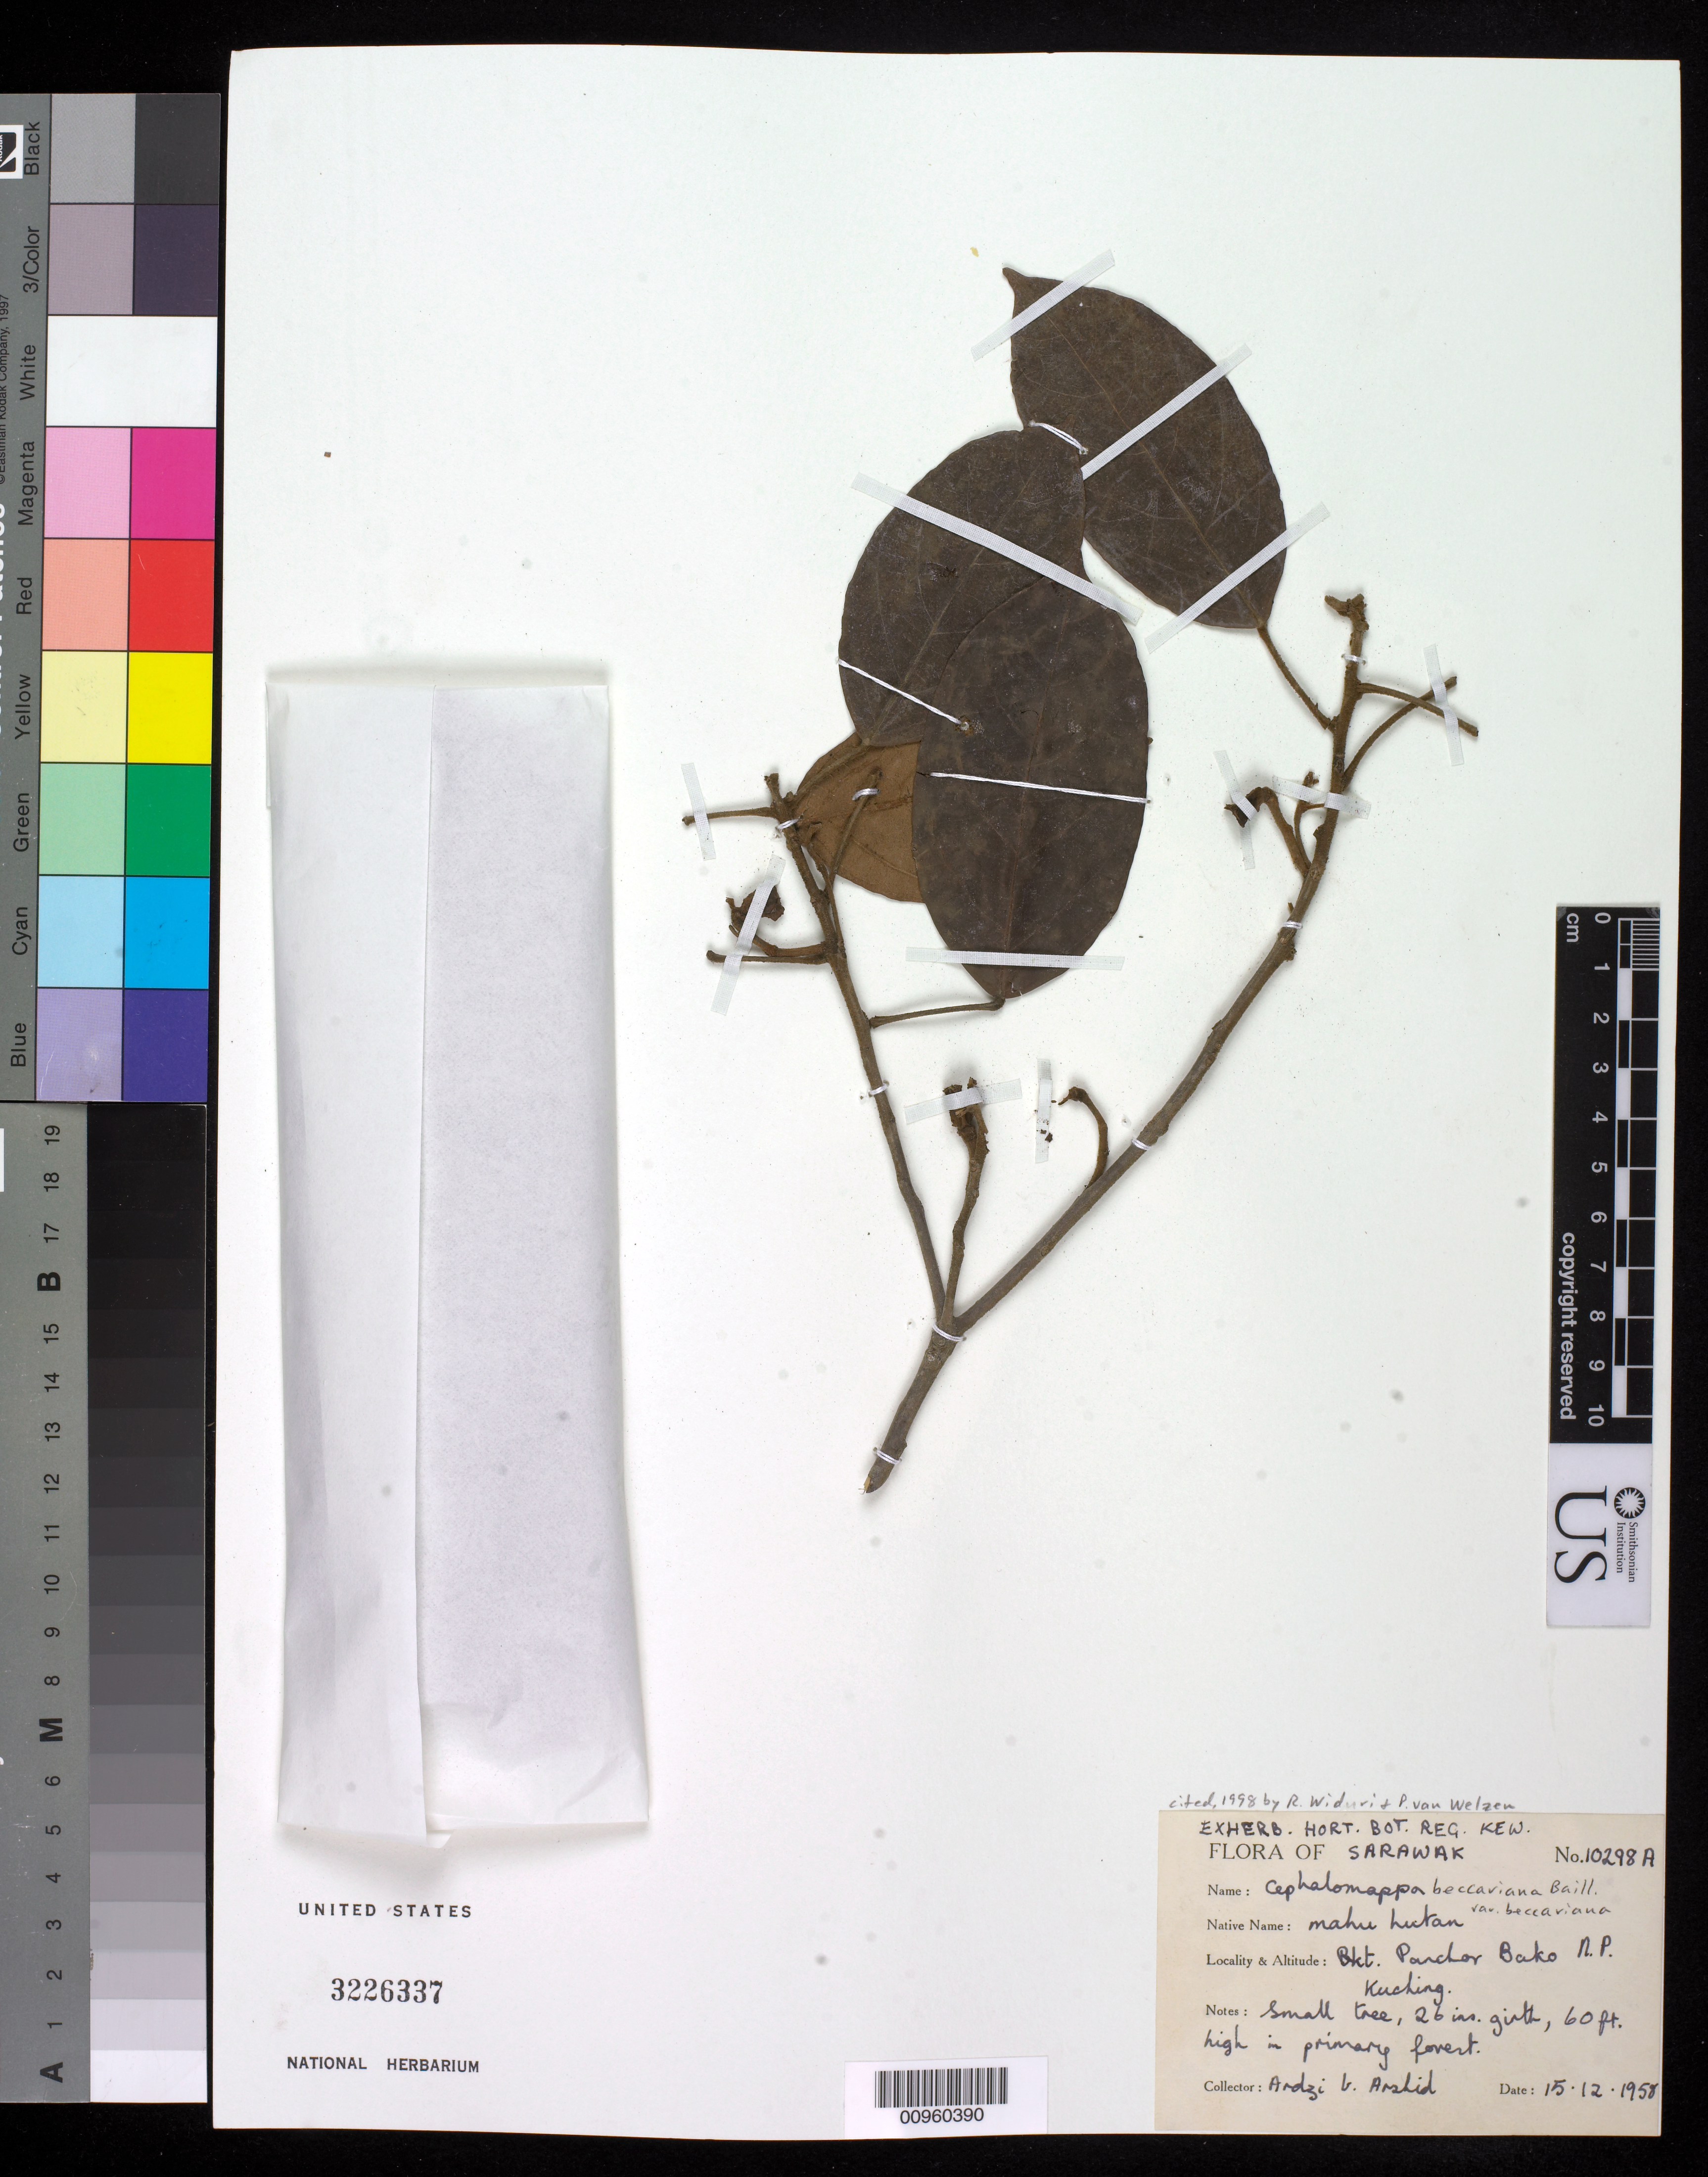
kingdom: Plantae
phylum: Tracheophyta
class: Magnoliopsida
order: Malpighiales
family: Euphorbiaceae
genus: Cephalomappa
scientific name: Cephalomappa beccariana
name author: Baill.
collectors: Ardzi V. Roskid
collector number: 10298 A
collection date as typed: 15 Dec 1958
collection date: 1958-12-15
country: Malaysia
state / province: Sarawak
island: Borneo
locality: Bkt. Panchor Bako N.P. Kuching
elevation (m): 18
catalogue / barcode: US 3226337